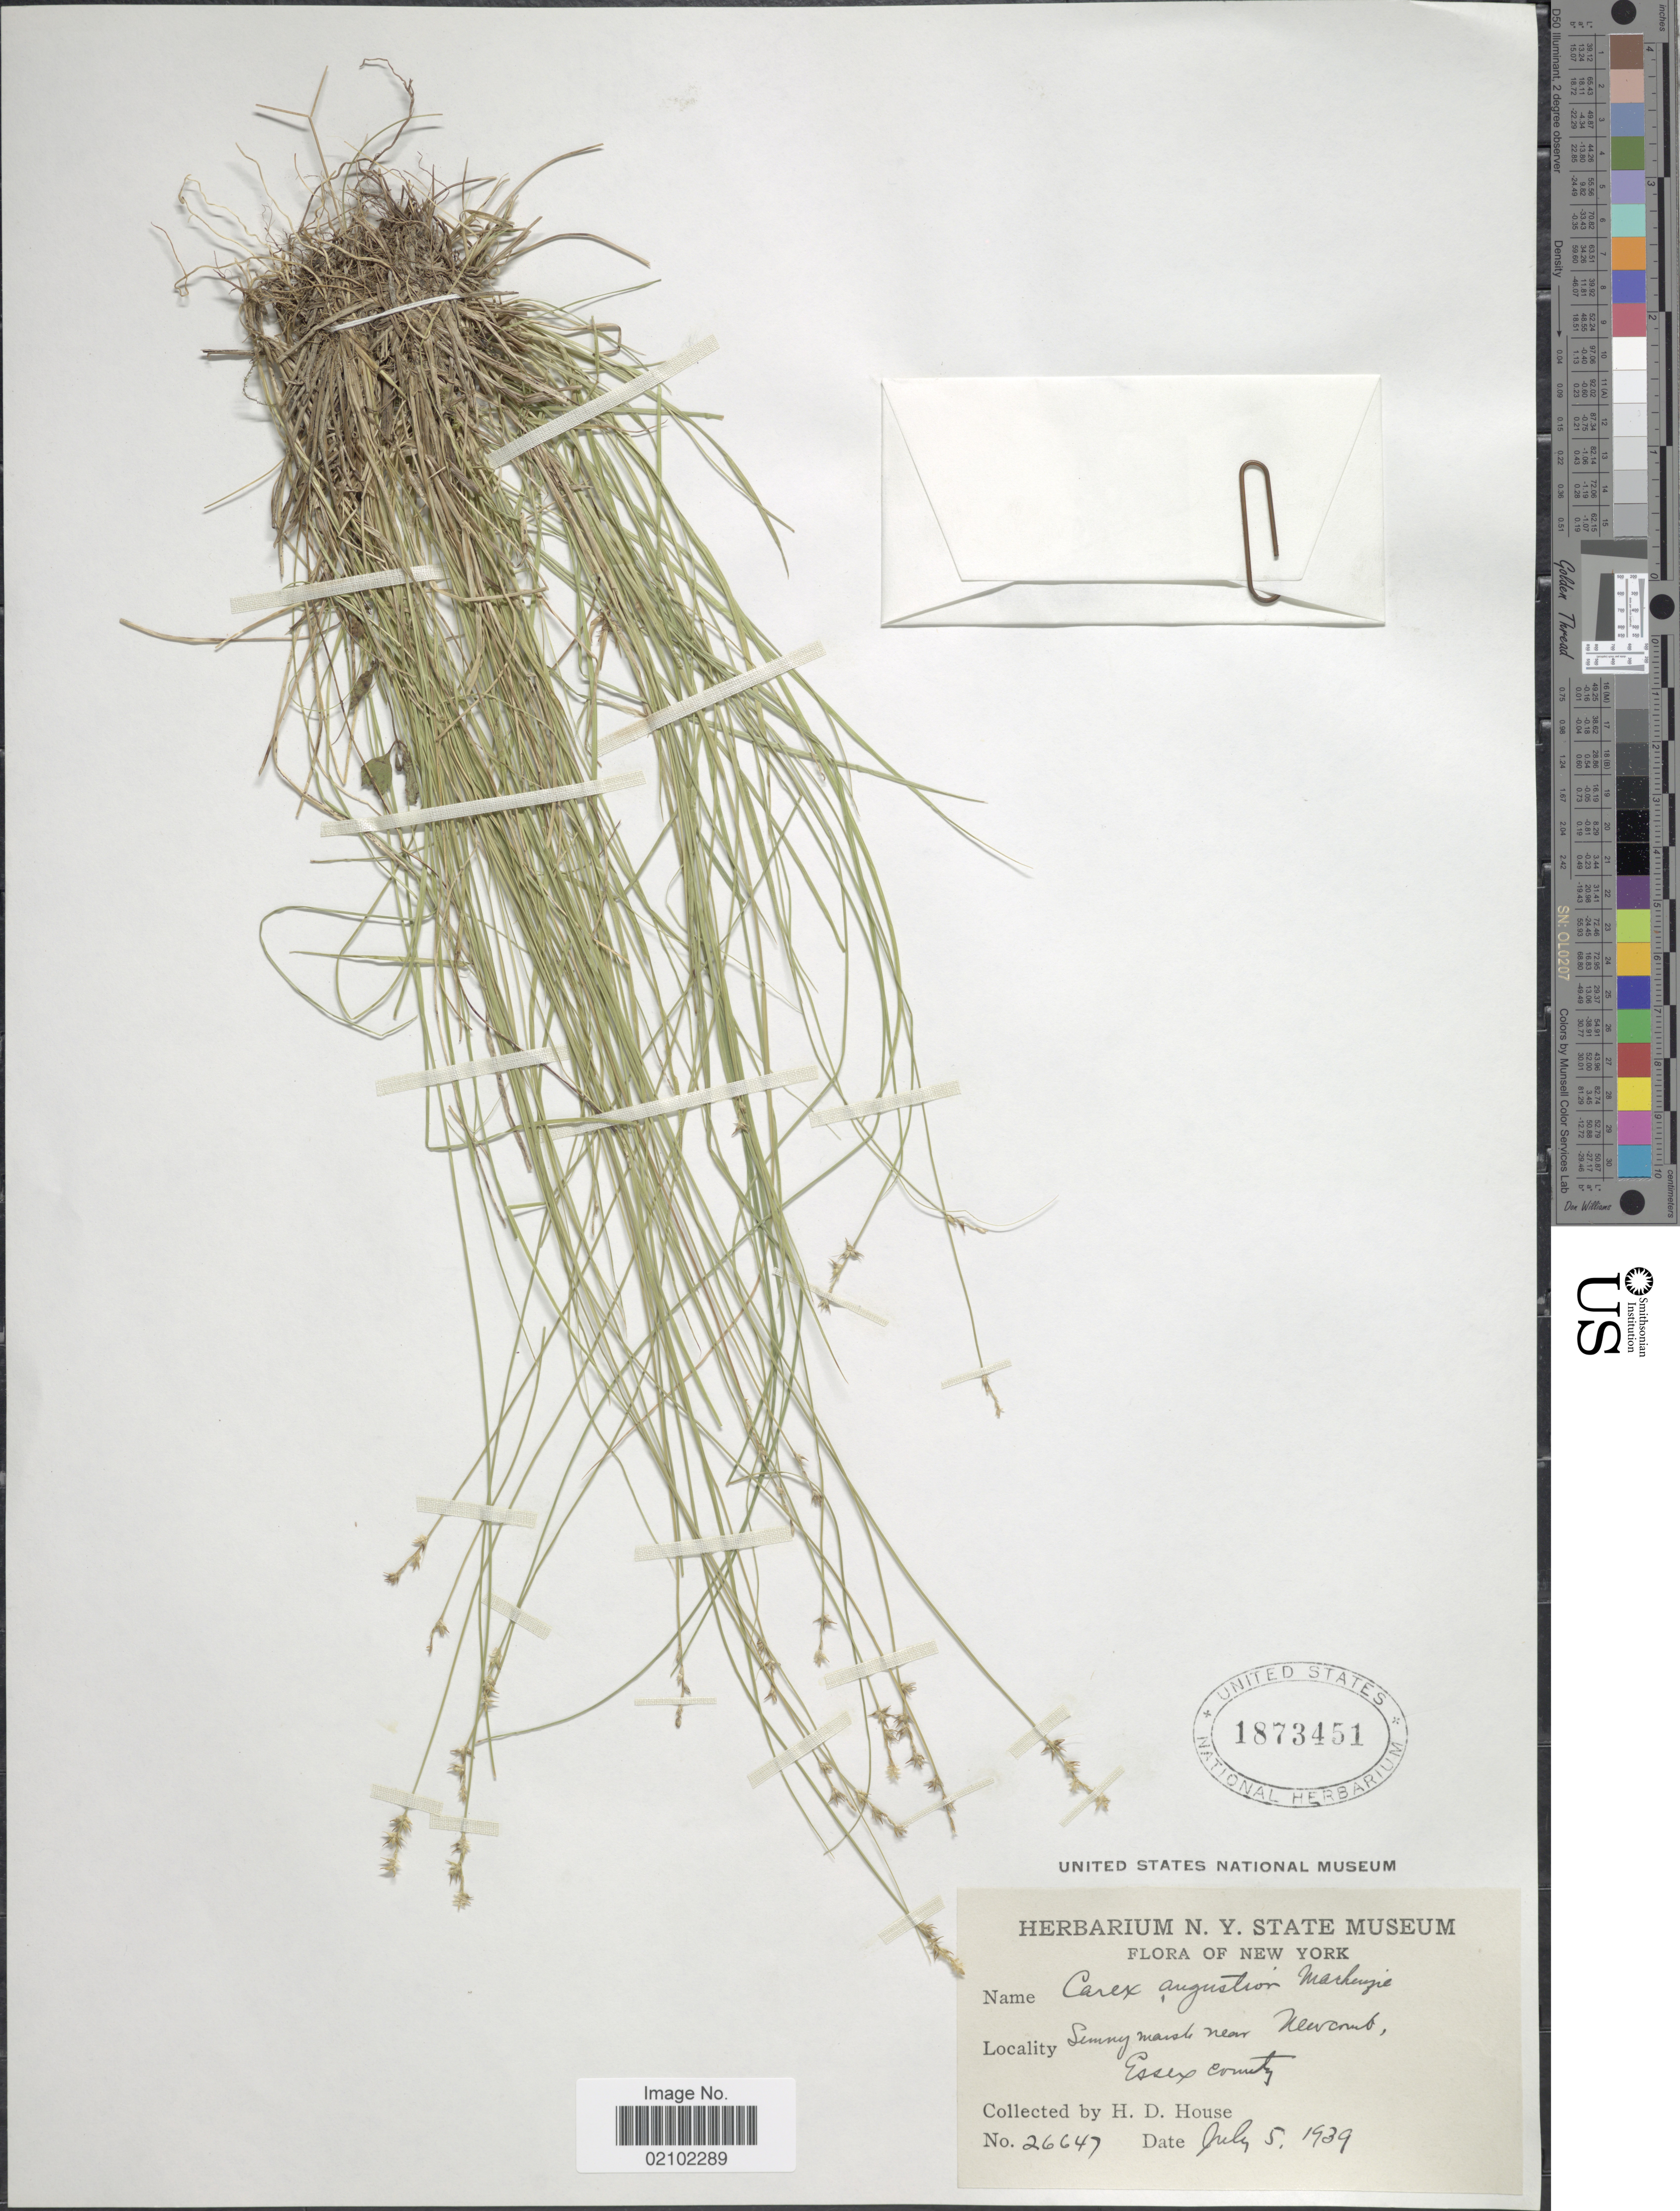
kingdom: Plantae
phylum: Tracheophyta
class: Liliopsida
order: Poales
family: Cyperaceae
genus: Carex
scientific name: Carex echinata subsp. echinata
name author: Murray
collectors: H. D. House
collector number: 26647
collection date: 1939-07-05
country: United States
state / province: New York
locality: Near Newcomb, Essex County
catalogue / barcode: US 1873451